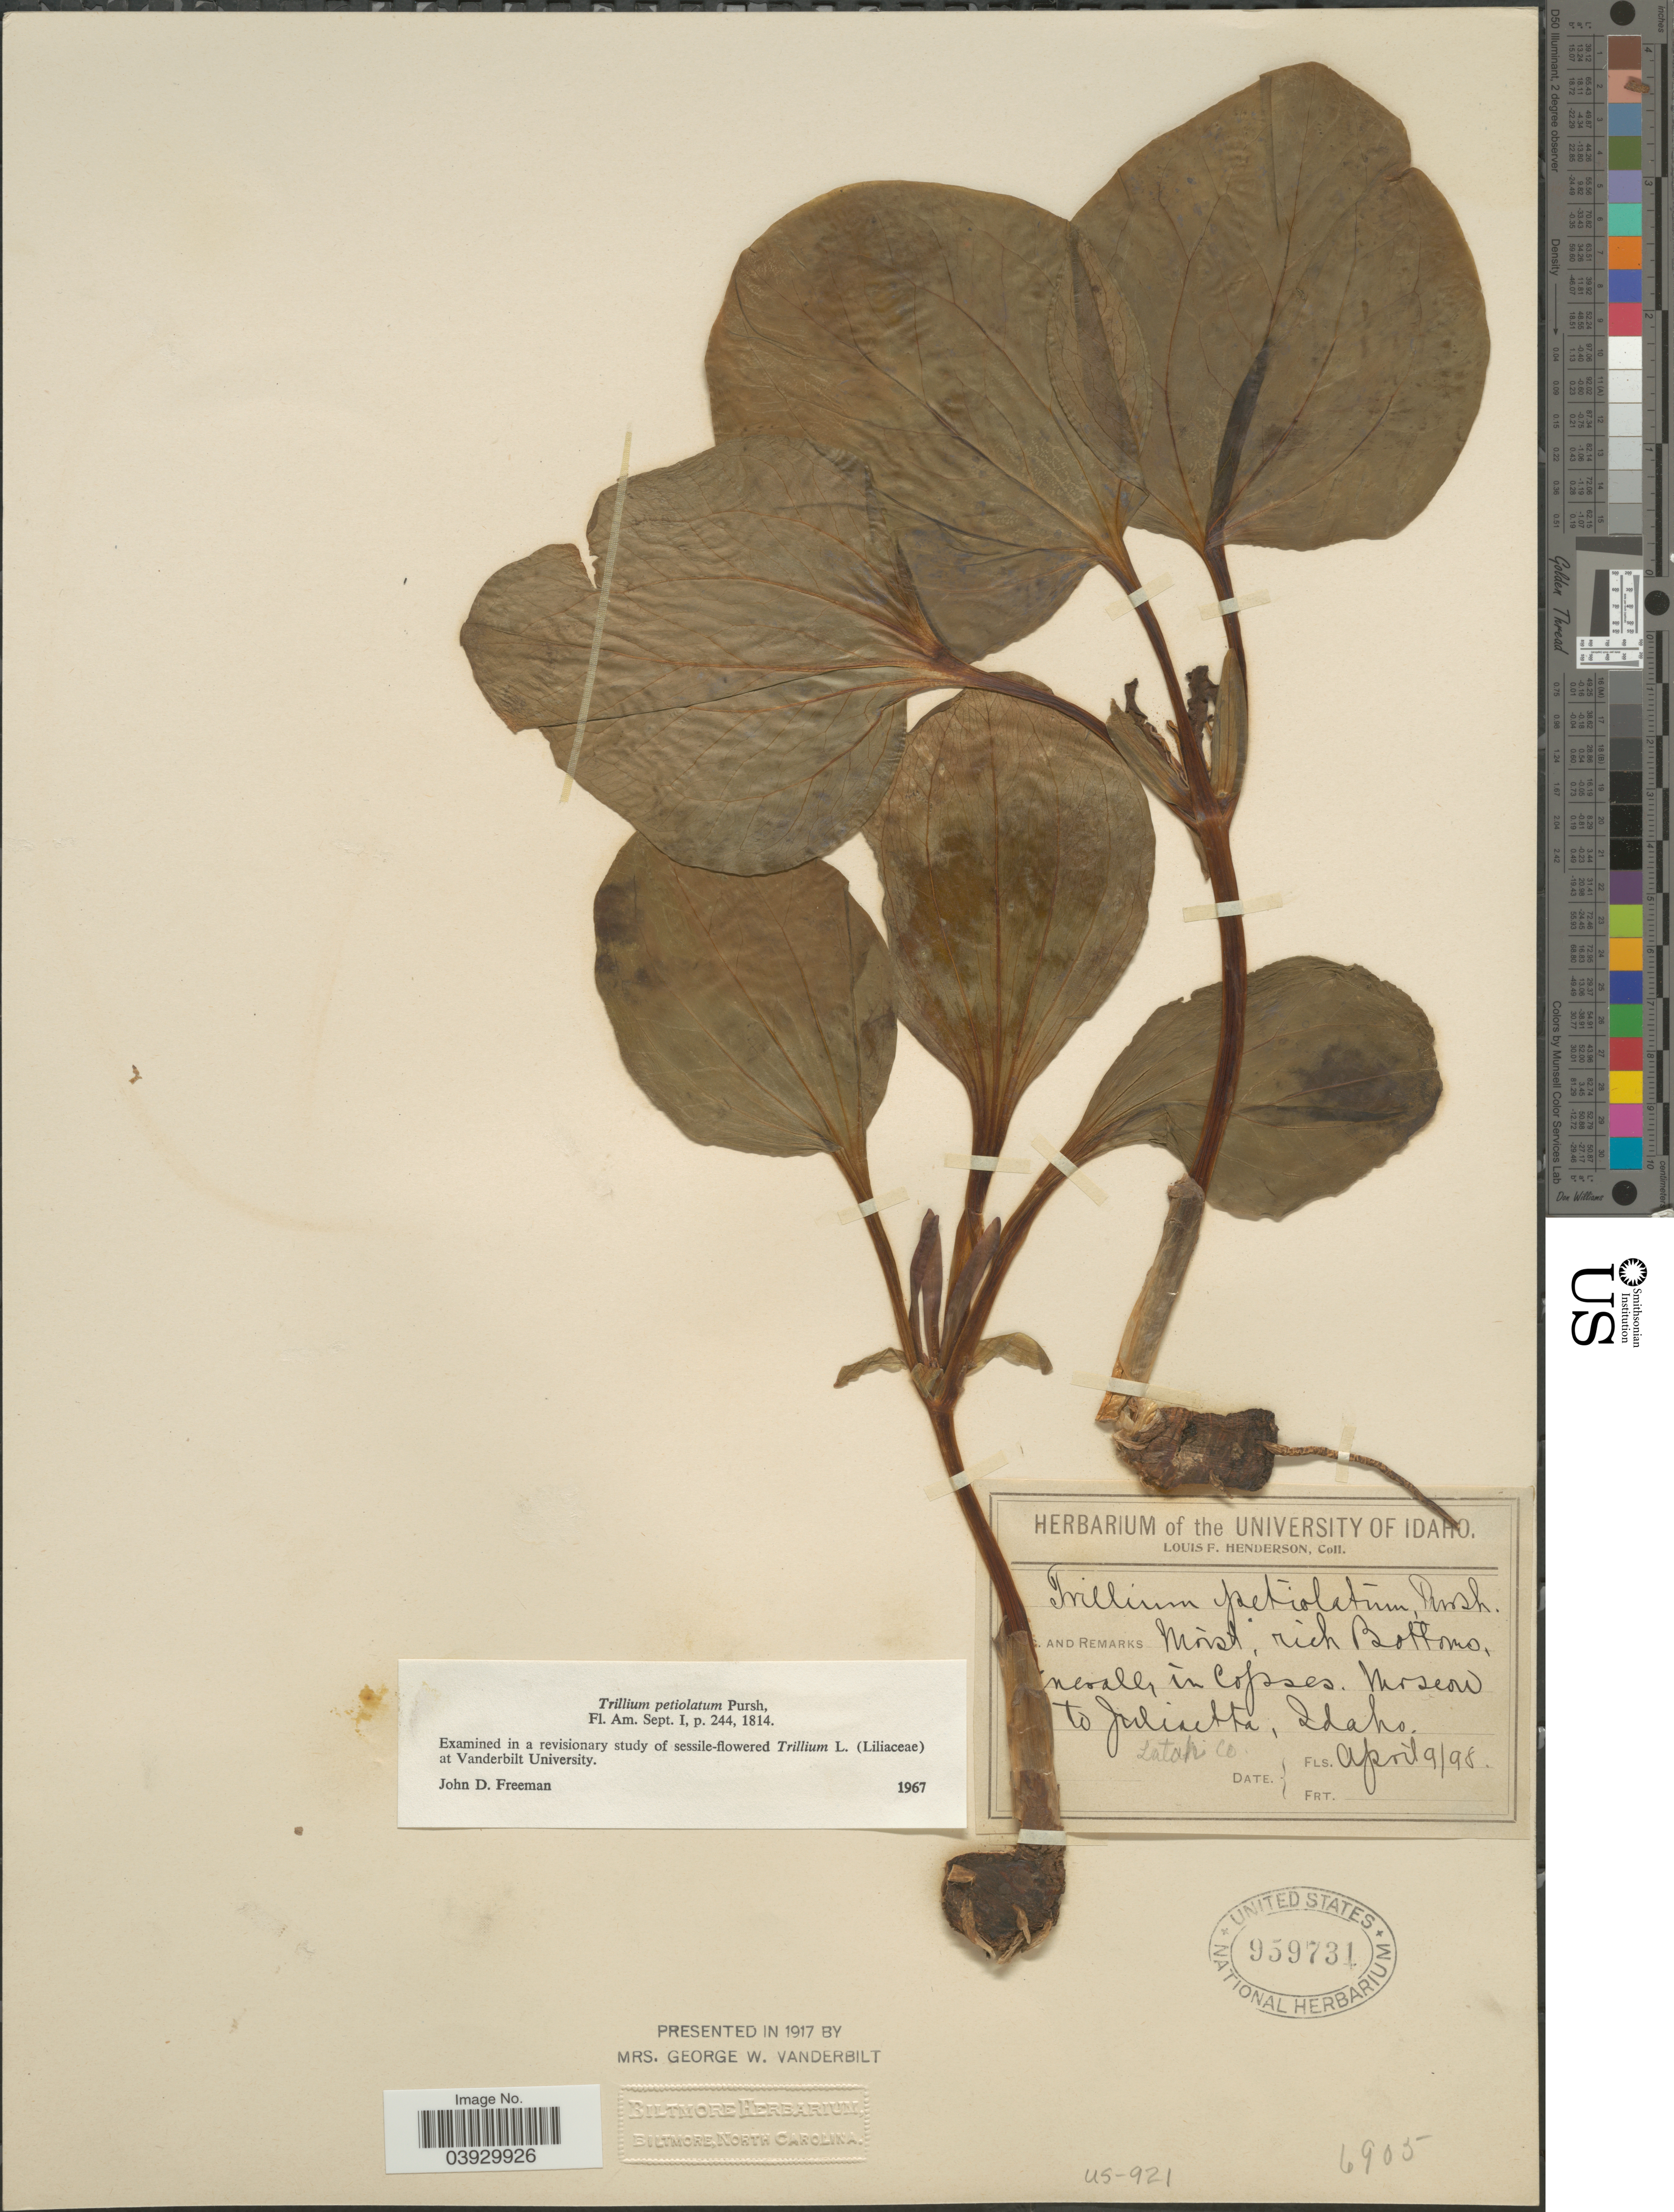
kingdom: Plantae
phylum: Tracheophyta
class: Liliopsida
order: Liliales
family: Melanthiaceae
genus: Trillium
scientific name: Trillium petiolatum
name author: Pursh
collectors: L. Henderson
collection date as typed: Transcribed d/m/y: 9/4/98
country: United States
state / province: Idaho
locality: Moscow to Juliaetta, Latah Co.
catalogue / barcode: US 959731